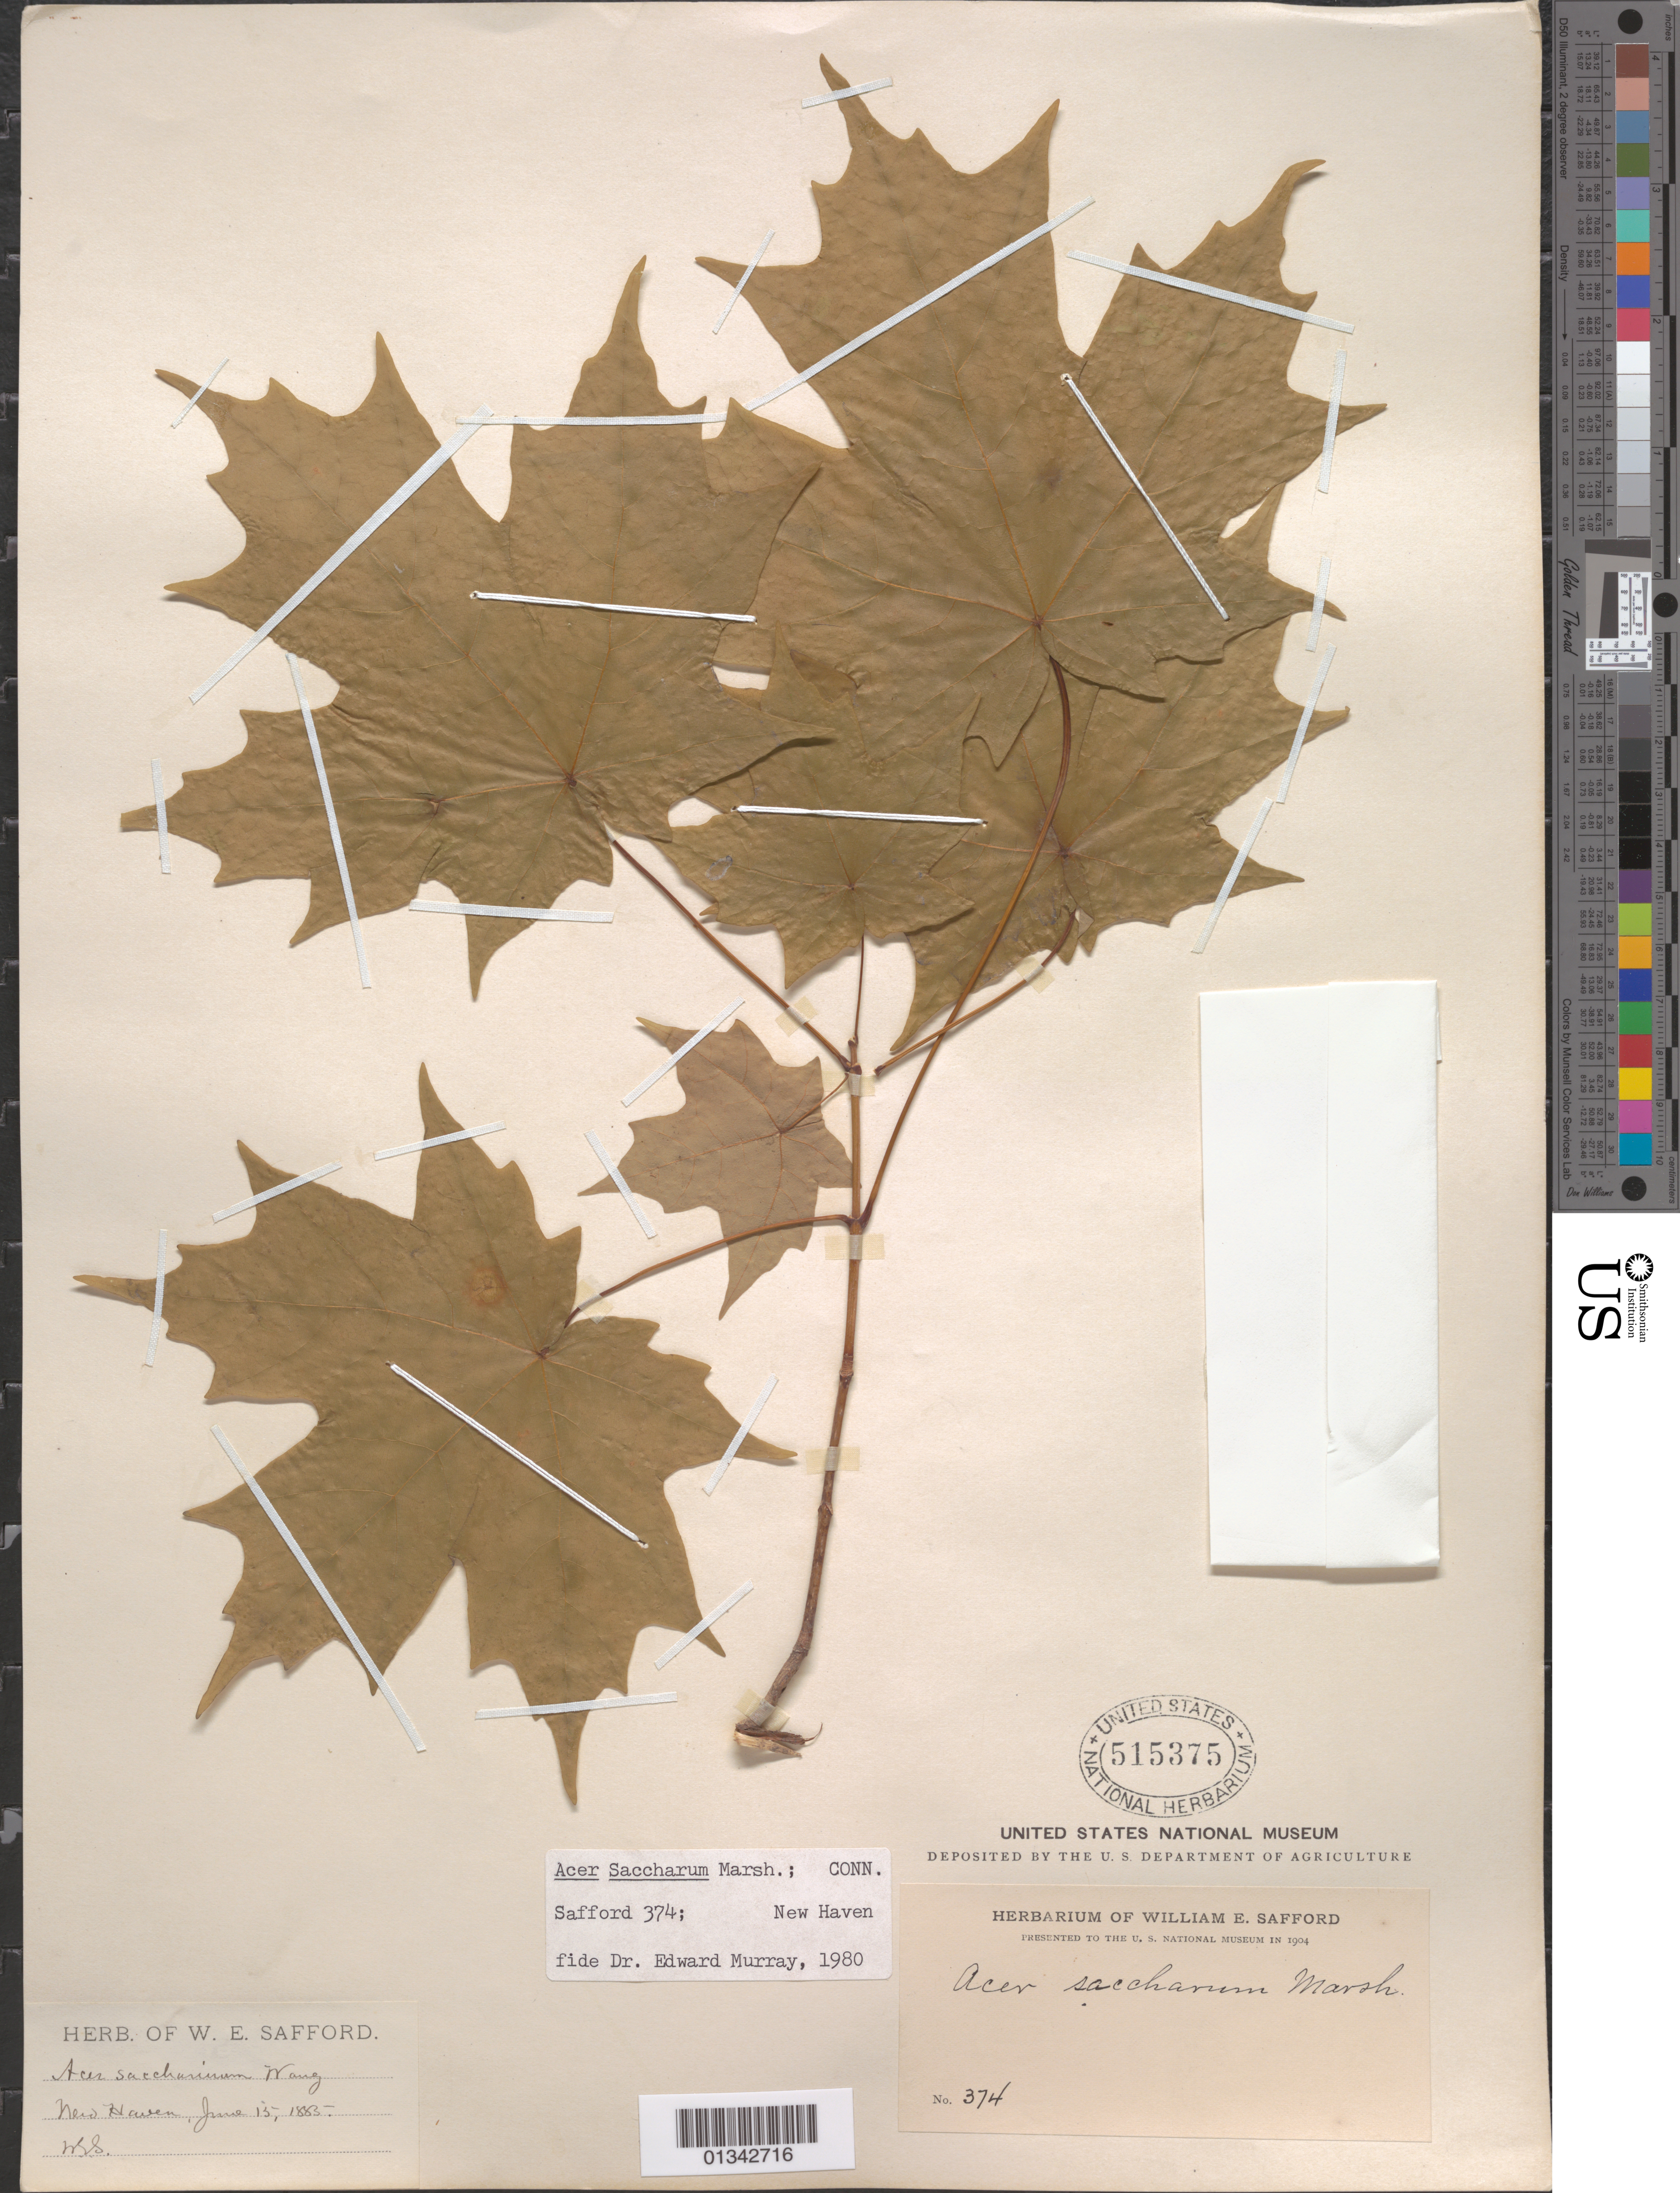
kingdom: Plantae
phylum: Tracheophyta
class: Magnoliopsida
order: Sapindales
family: Sapindaceae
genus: Acer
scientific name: Acer saccharum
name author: Marshall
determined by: Murray, Edward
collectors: W. E. Safford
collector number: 374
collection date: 1885-06-15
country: United States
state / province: Connecticut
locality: New Haven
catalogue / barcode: US 515375